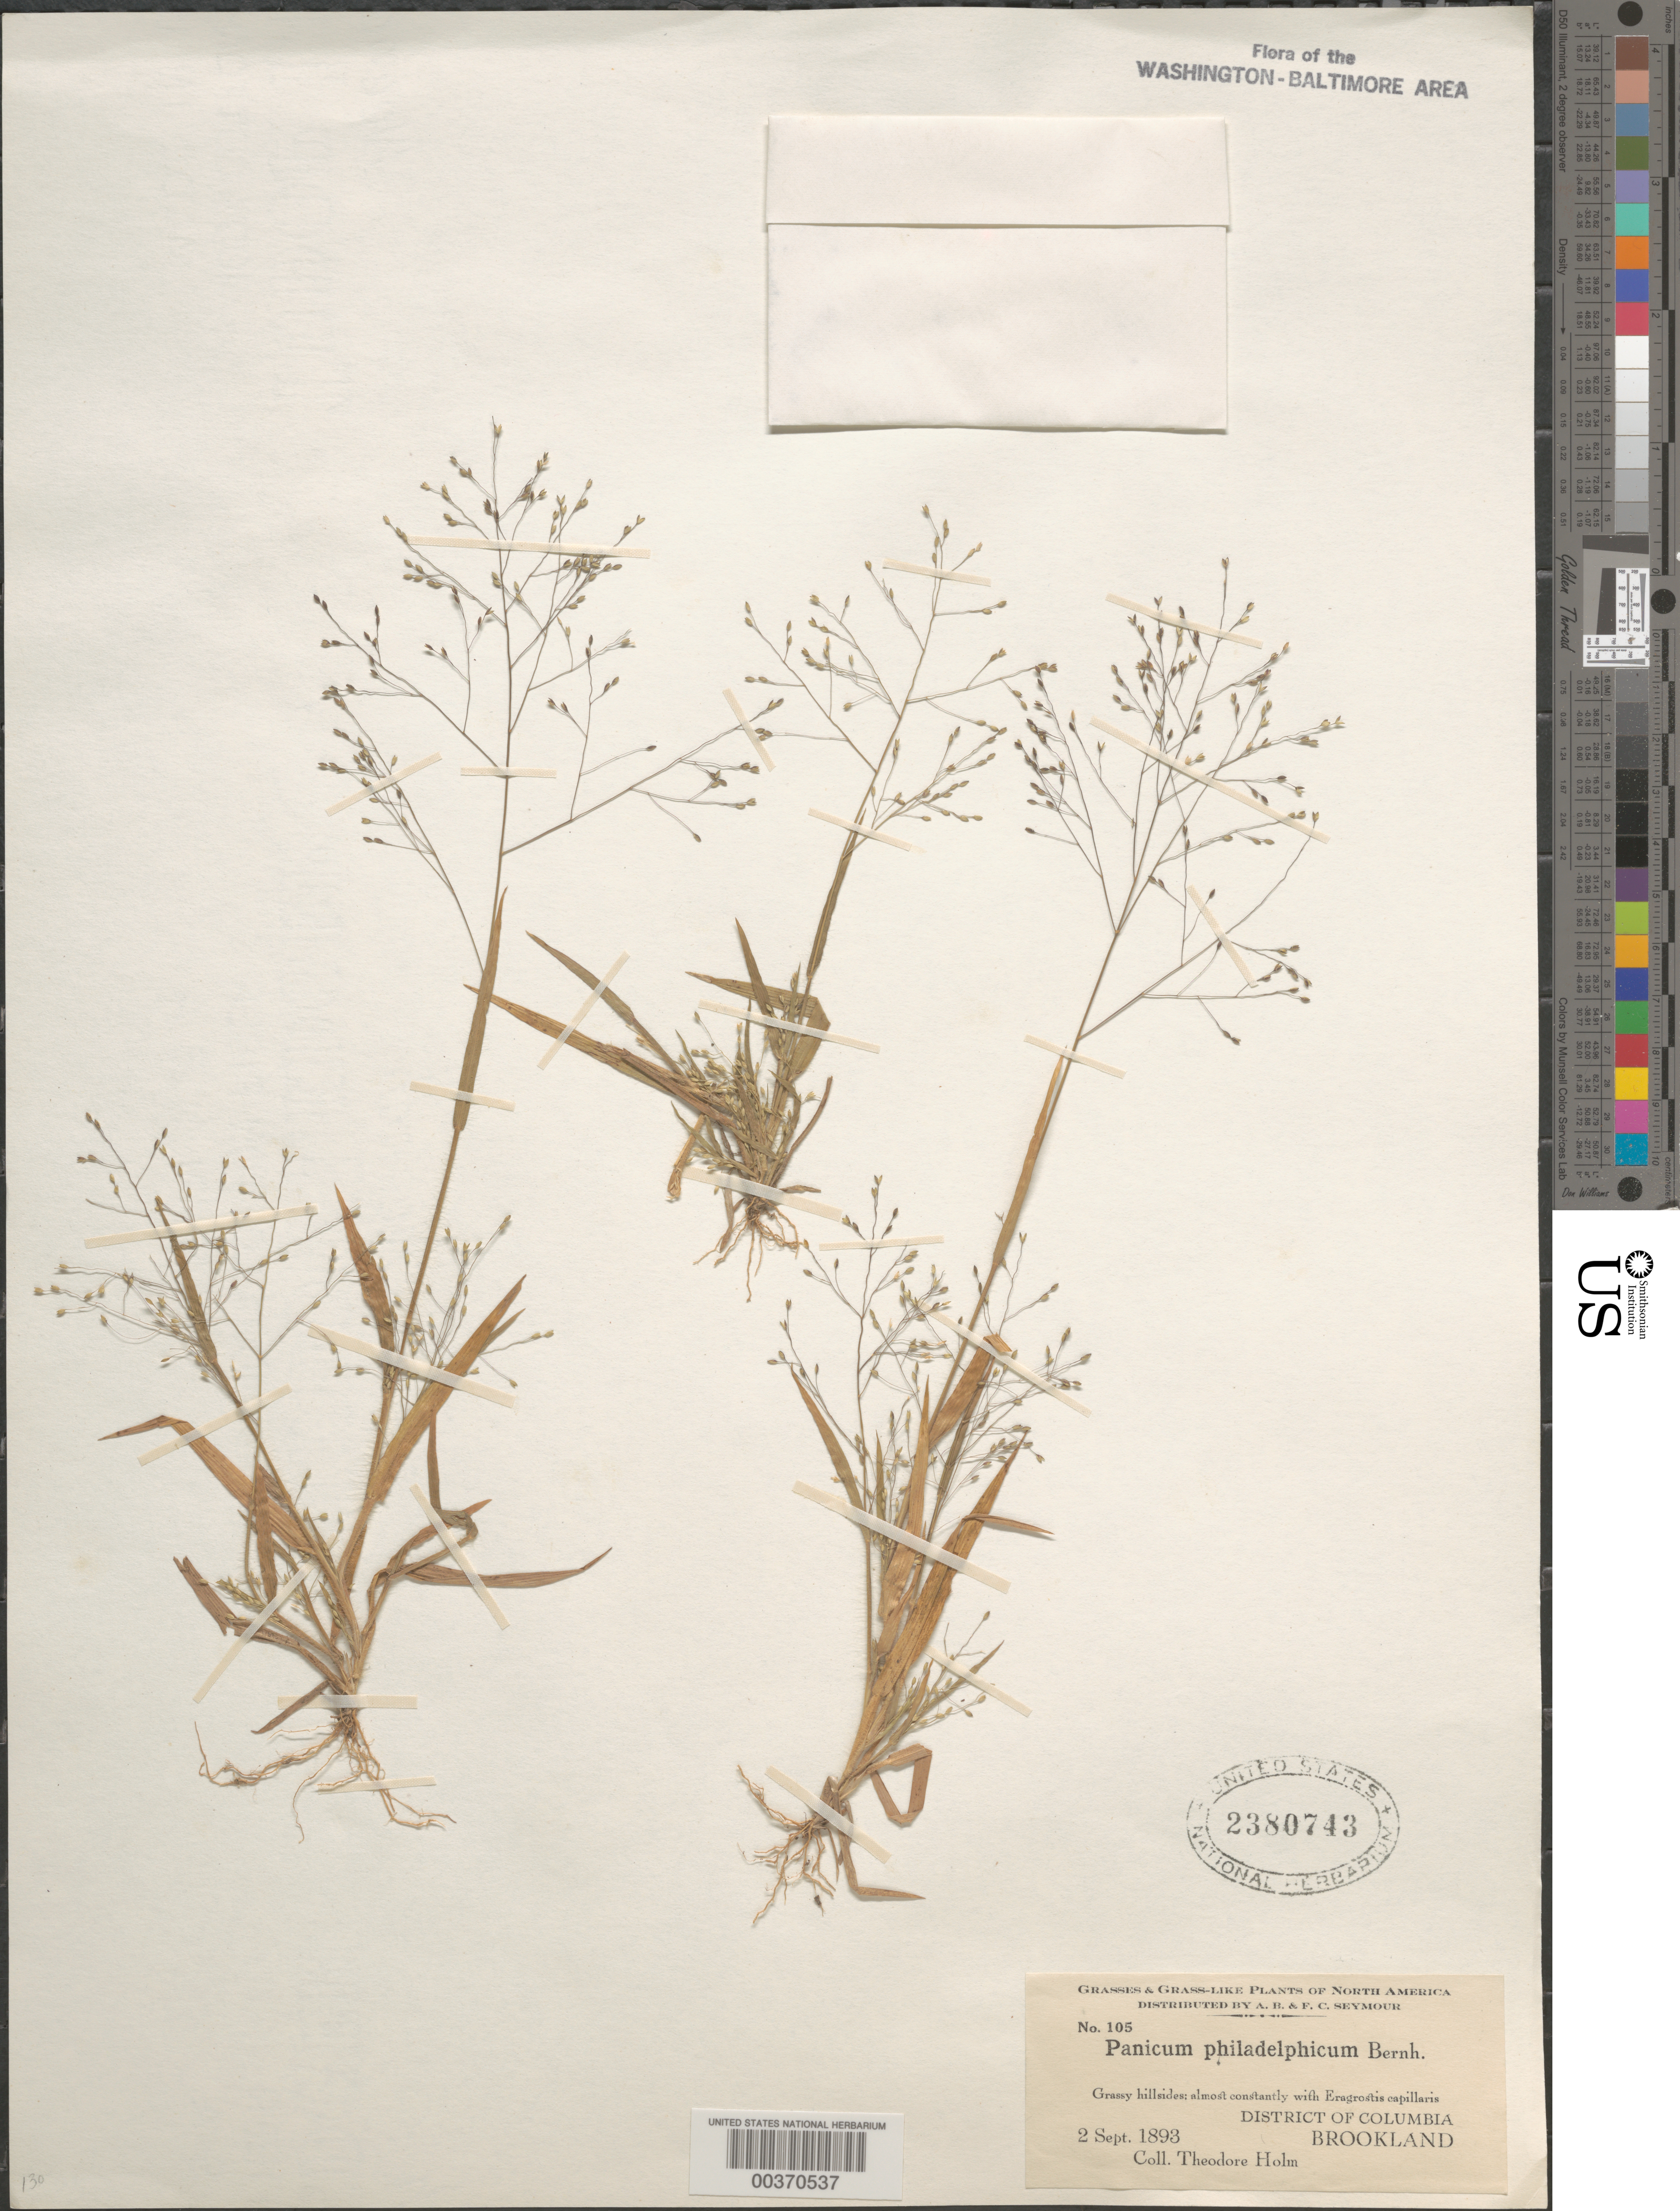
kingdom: Plantae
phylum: Tracheophyta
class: Liliopsida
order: Poales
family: Poaceae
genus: Panicum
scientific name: Panicum philadelphicum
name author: Bernh. ex Trin.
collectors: T. Holm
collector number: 105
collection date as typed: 02 Sep 1893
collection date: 1893-09-02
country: United States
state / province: District of Columbia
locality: Brookland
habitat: Grassy hillsides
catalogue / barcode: US 2380743